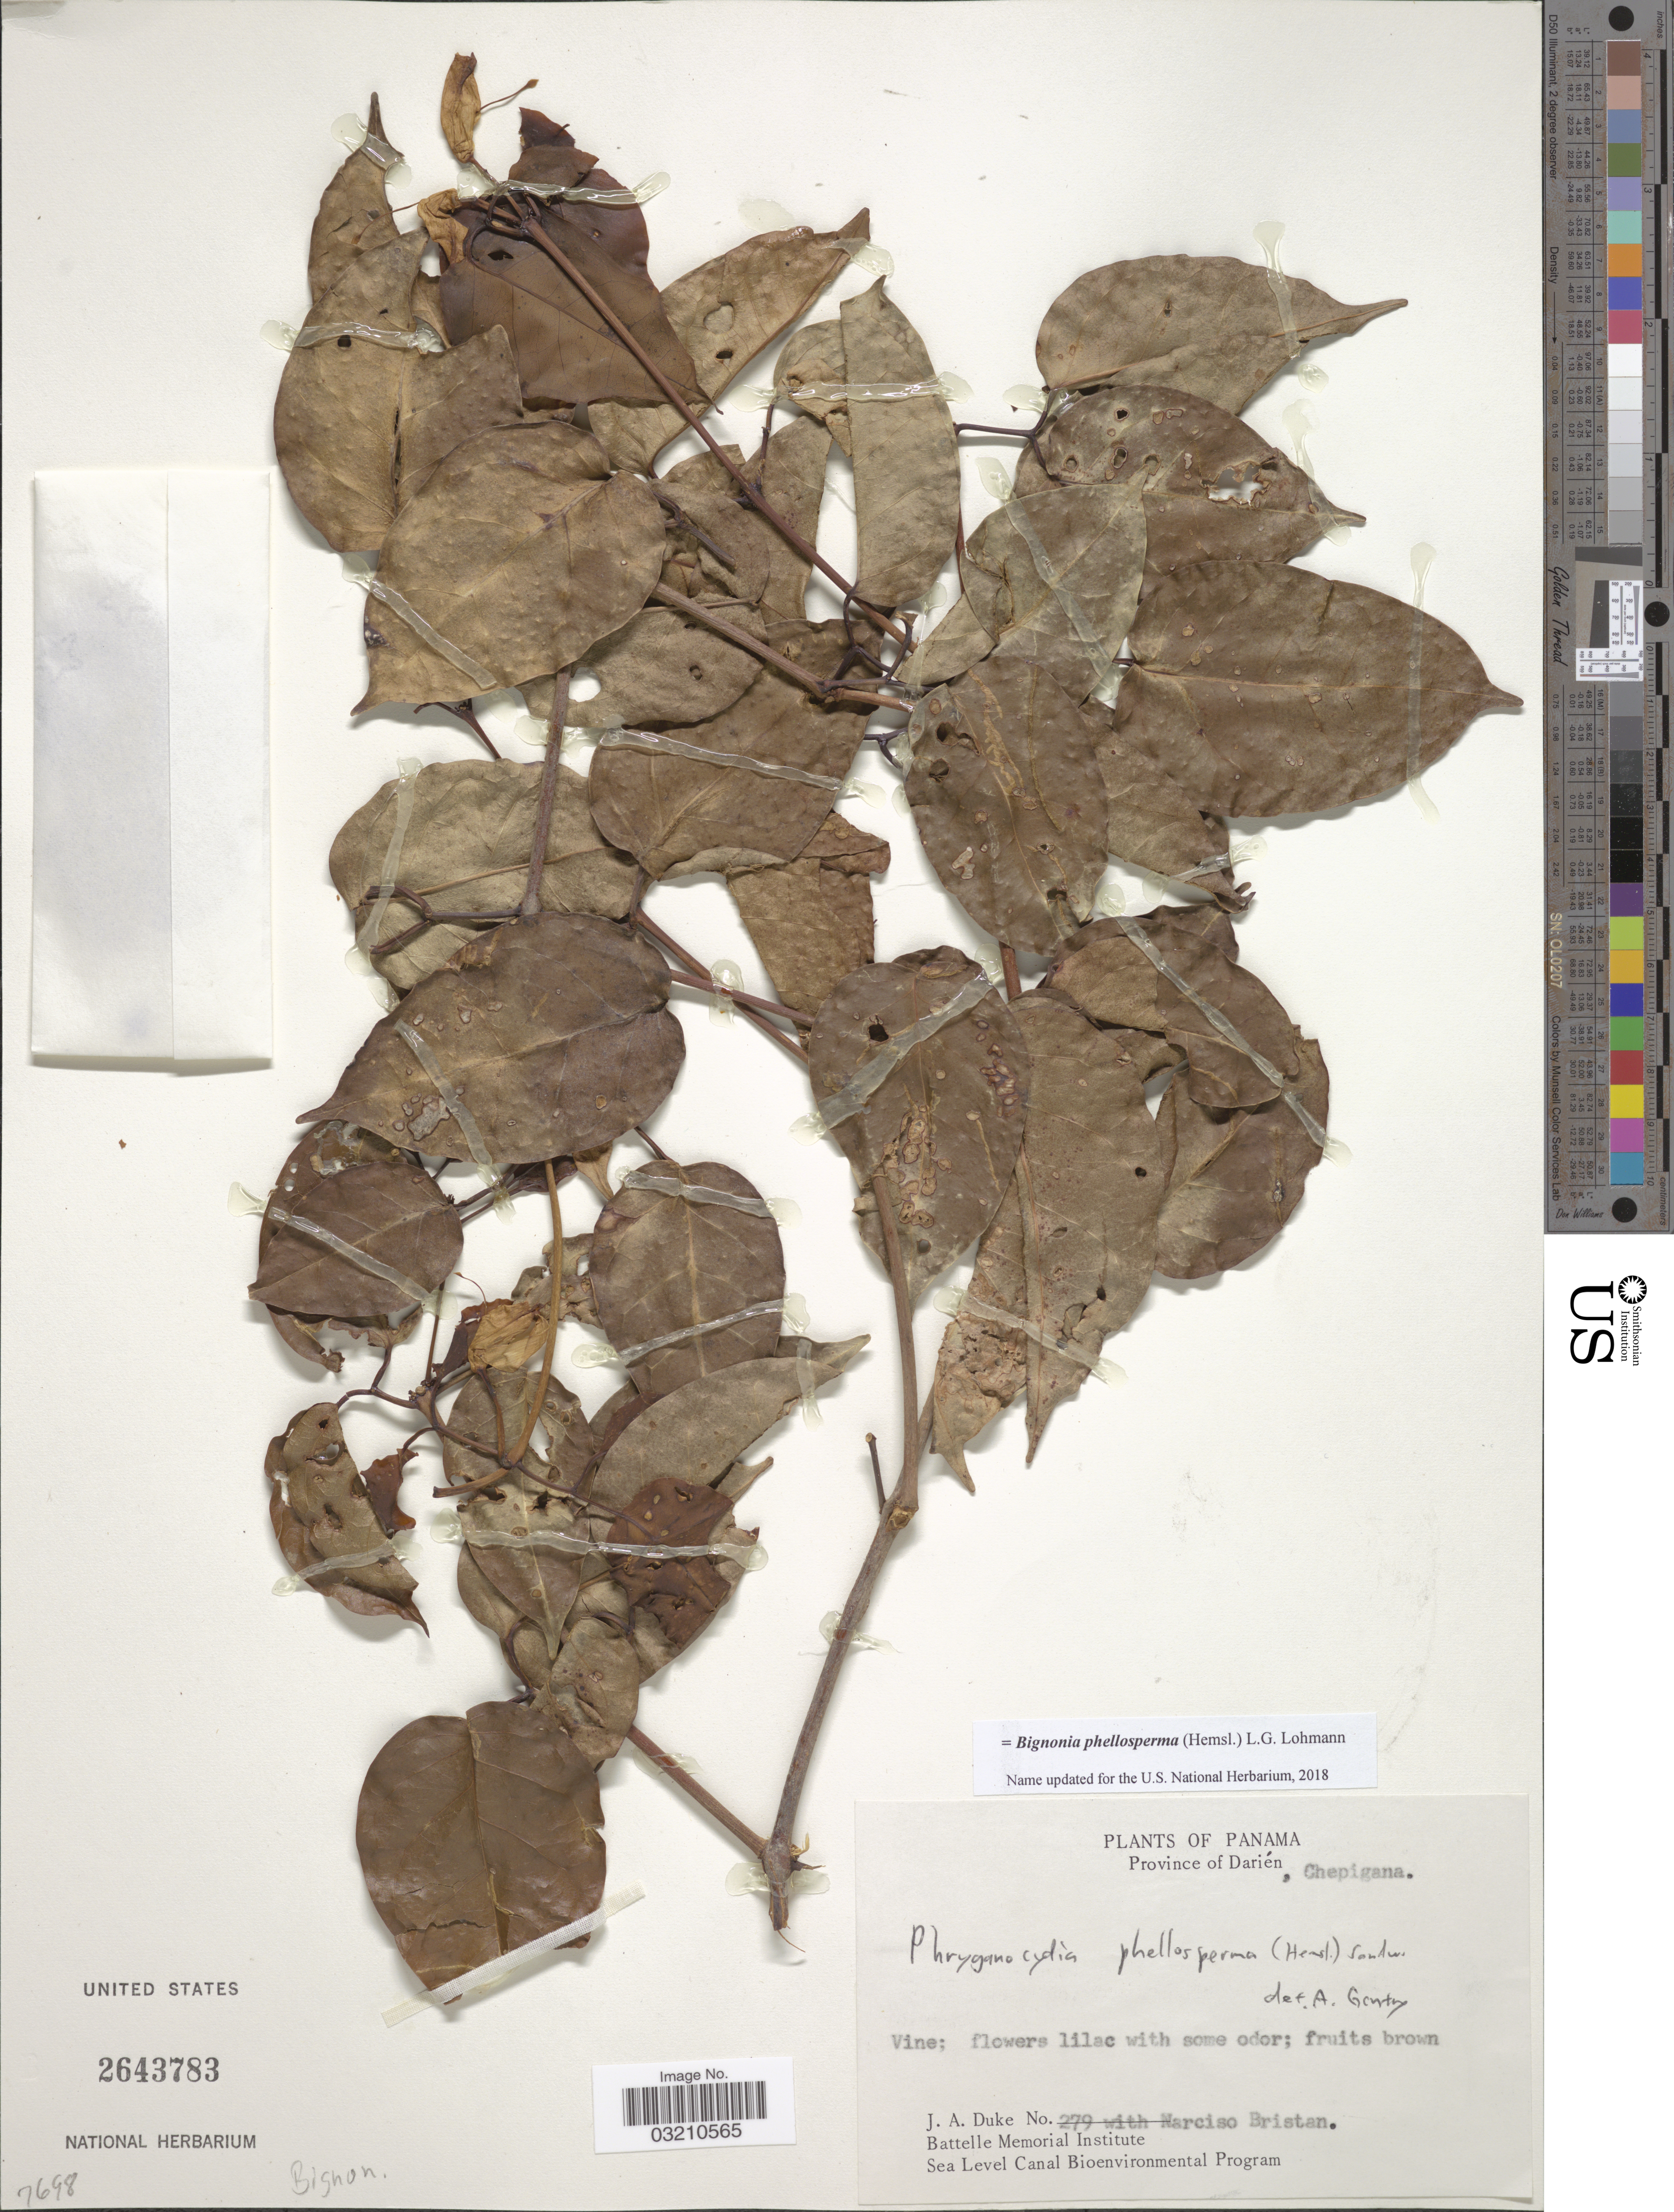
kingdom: Plantae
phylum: Tracheophyta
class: Magnoliopsida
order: Lamiales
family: Bignoniaceae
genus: Bignonia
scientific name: Bignonia phellosperma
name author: (Hemsl.) L.G. Lohmann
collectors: J. A. Duke & N. Bristan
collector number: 279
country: Panama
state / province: Darién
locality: Chepigana.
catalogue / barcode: US 2643783